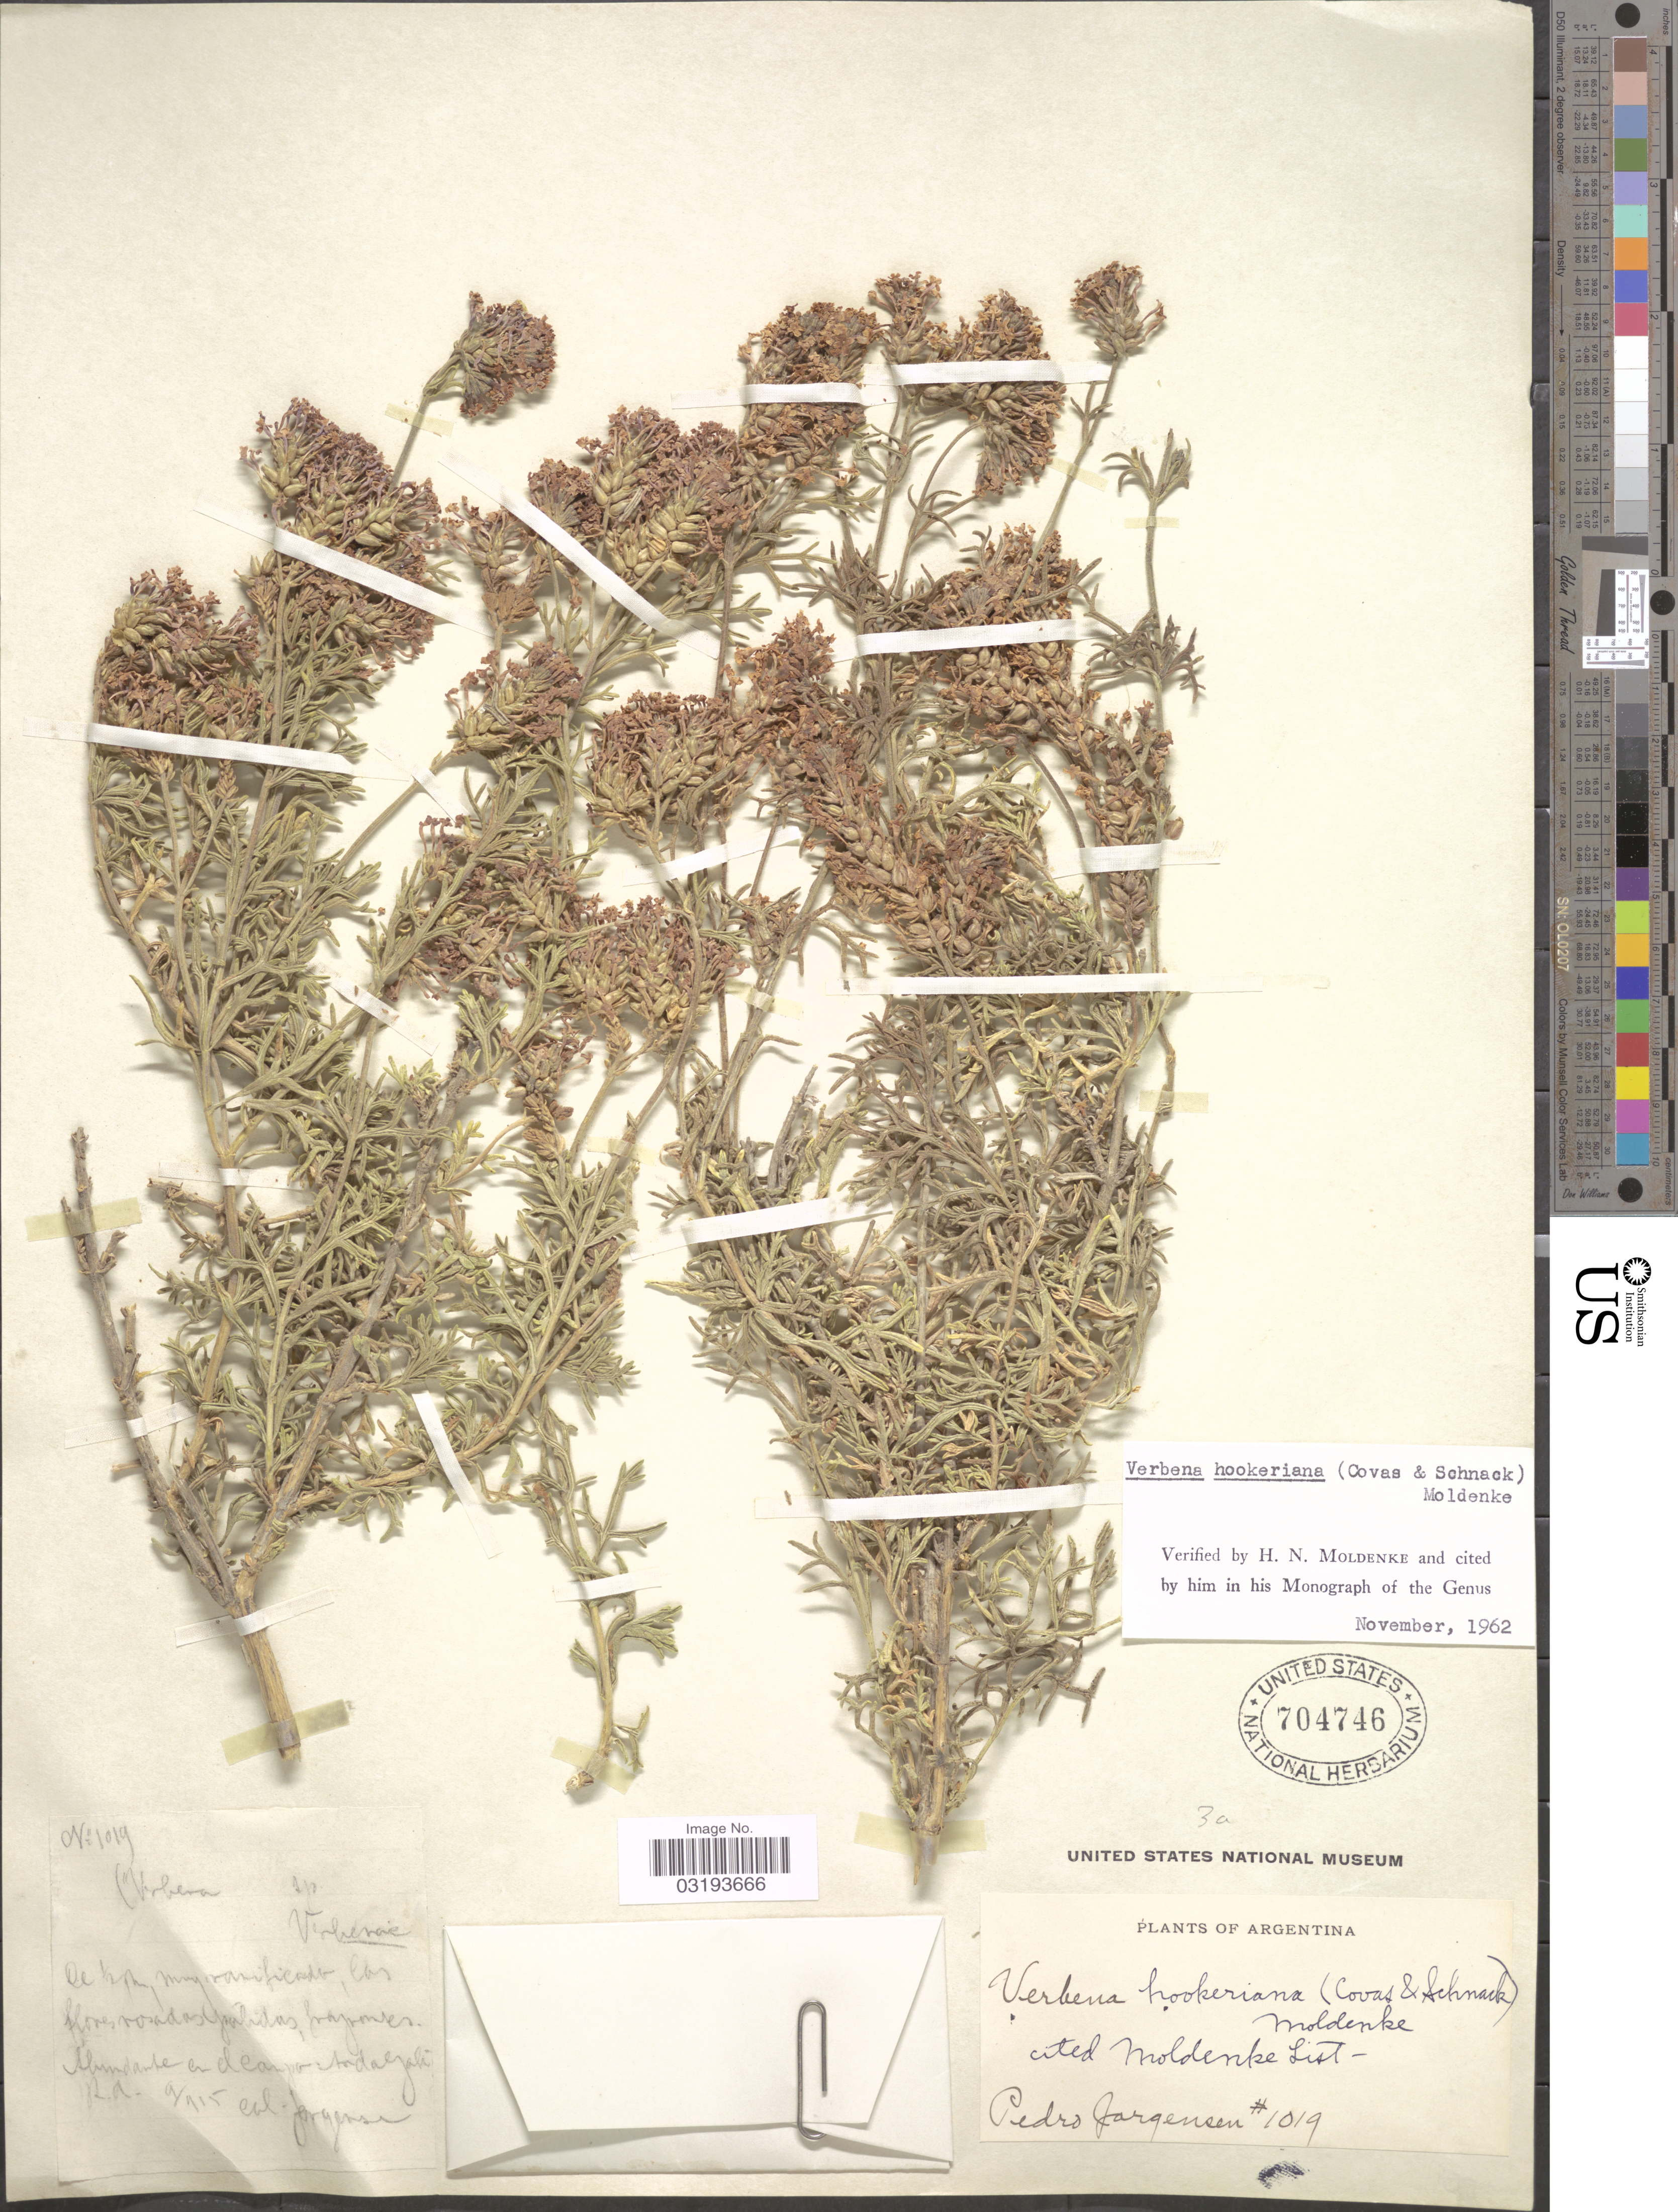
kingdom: Plantae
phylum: Tracheophyta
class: Magnoliopsida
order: Lamiales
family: Verbenaceae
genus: Verbena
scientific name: Verbena hookeriana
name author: (Covas & Schack) Moldenke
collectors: P. Jörgensen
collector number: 1019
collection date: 1915-09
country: Argentina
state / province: Catamarca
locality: Campo Andalgalá. R. A.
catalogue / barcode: US 704746